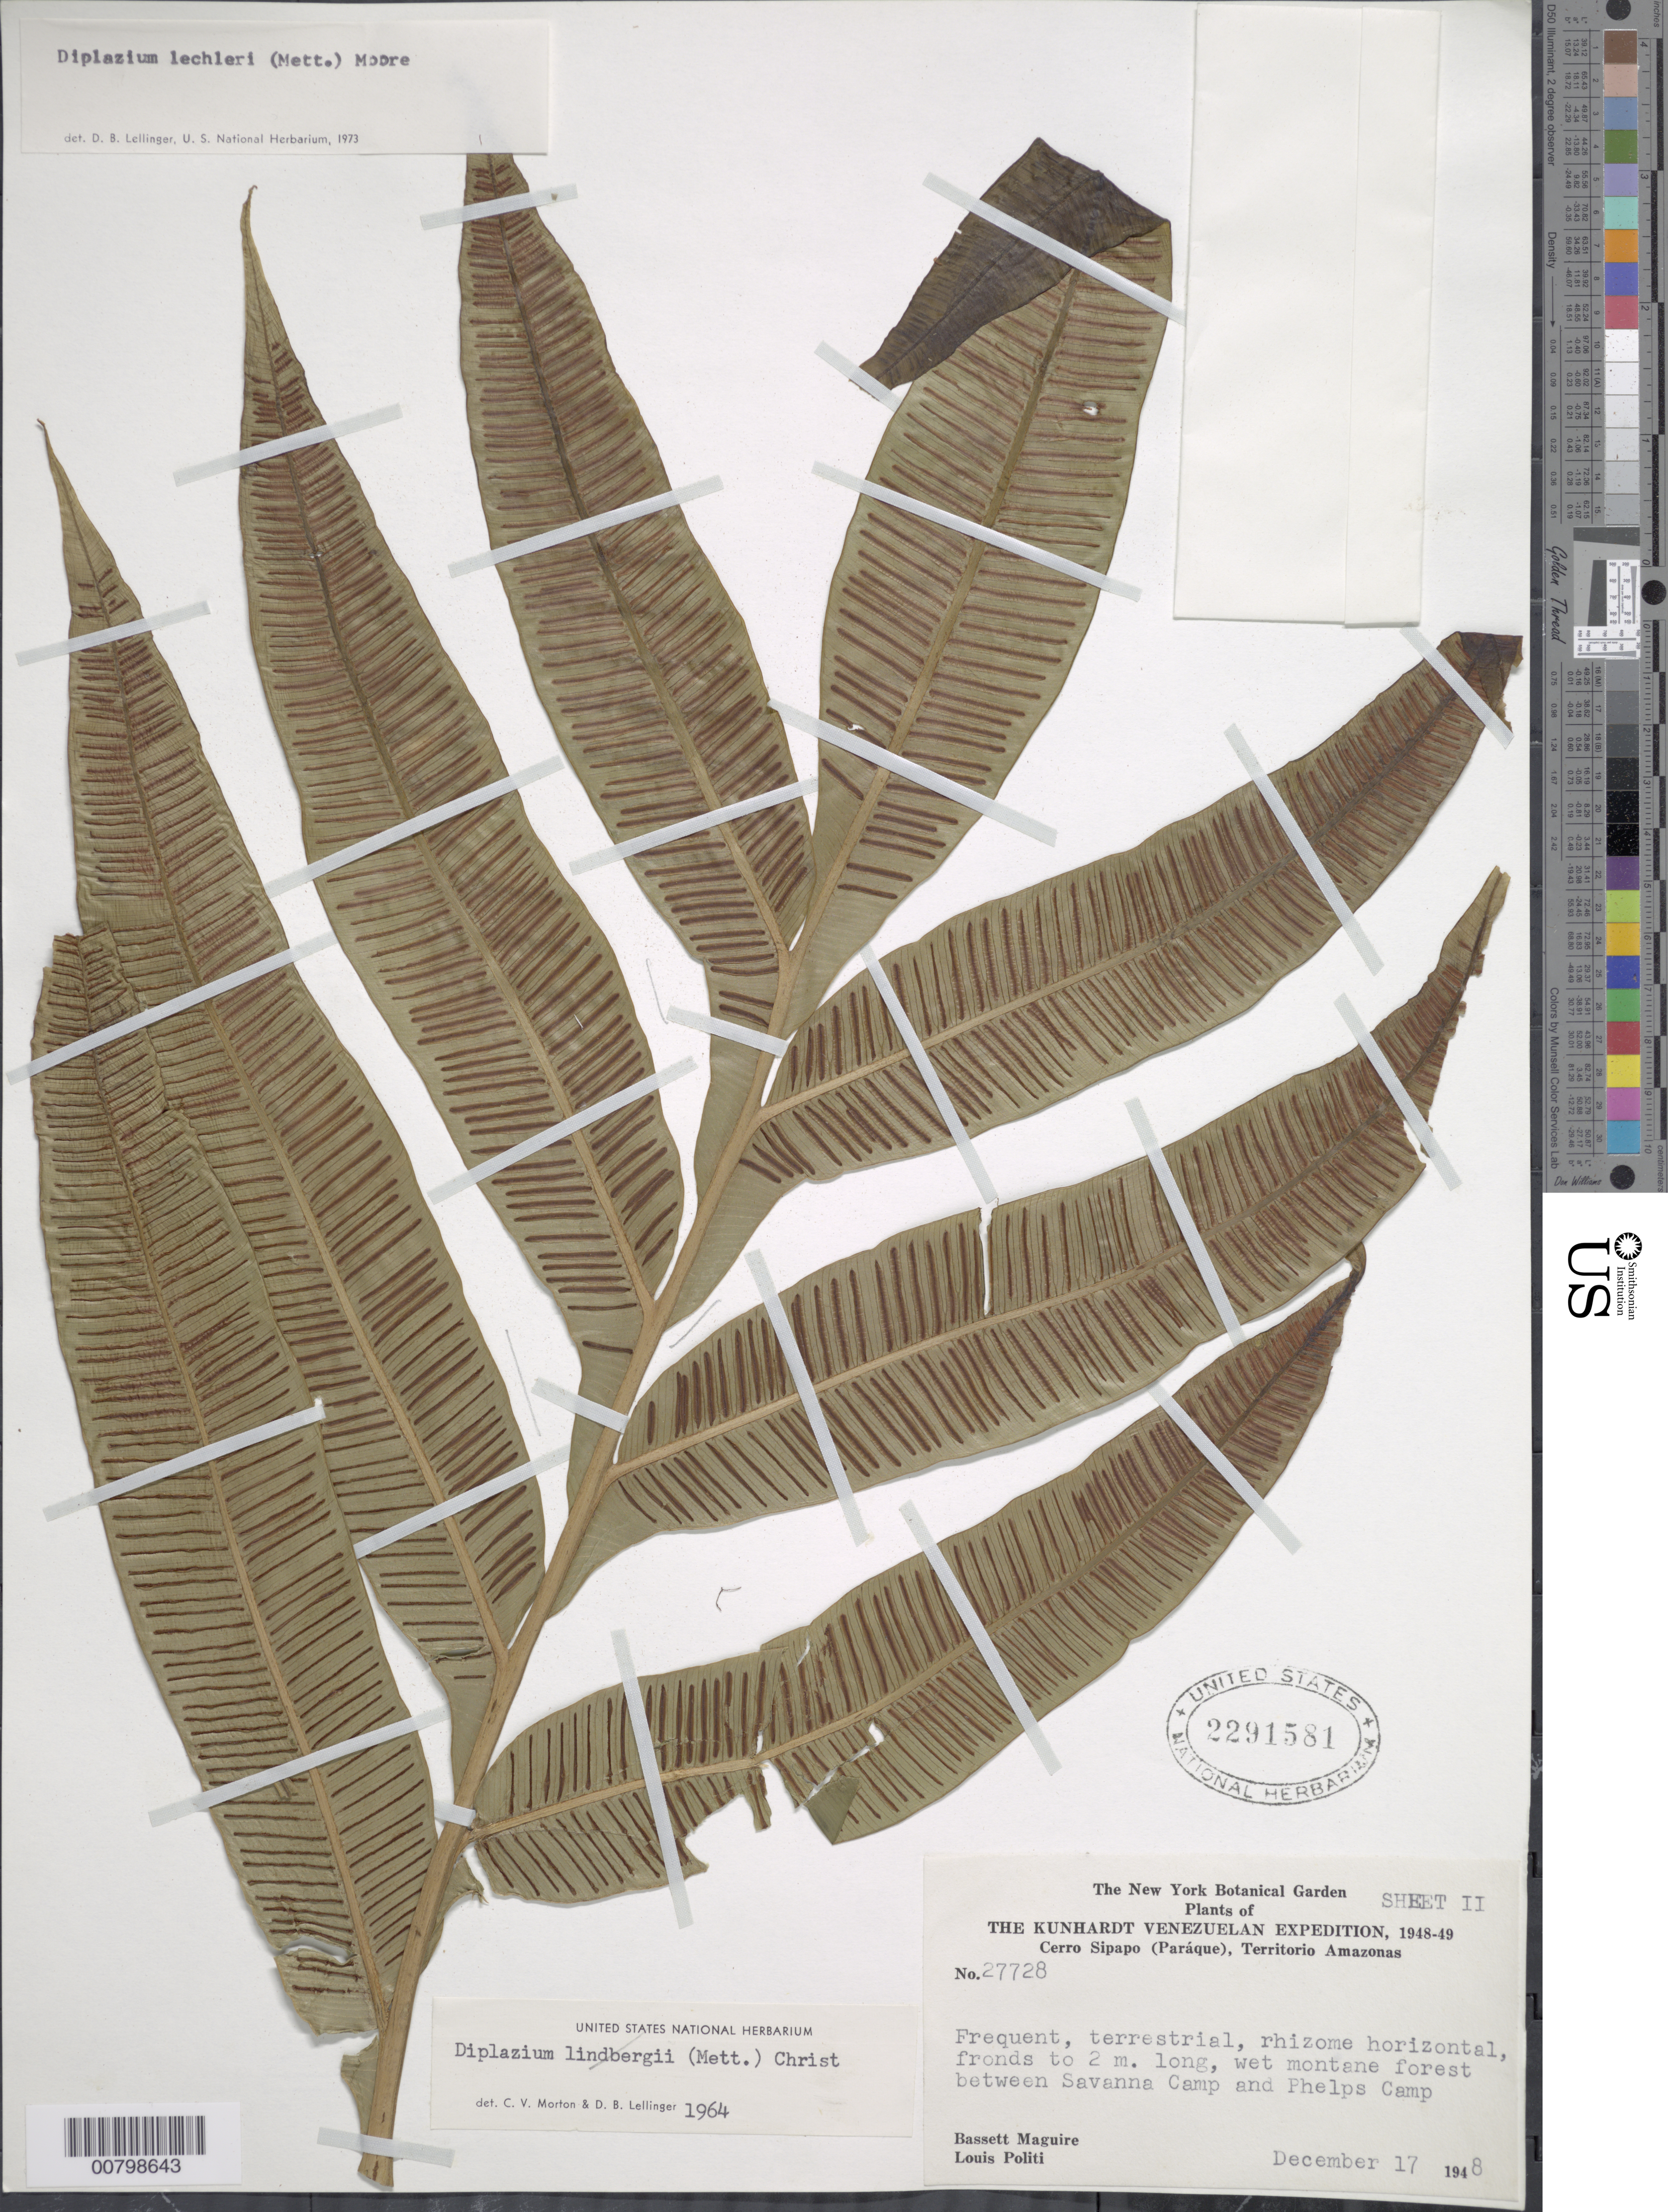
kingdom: Plantae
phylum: Tracheophyta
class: Polypodiopsida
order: Polypodiales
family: Desmophlebiaceae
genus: Desmophlebium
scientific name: Desmophlebium lechleri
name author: (Mett.) Mynssen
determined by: Reis, A.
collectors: B. Maguire & L. Politi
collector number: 27728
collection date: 1948-12-17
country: Venezuela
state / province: Amazonas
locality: The Kunhardt Venezuelan, Cerro Sipapo (Paráque), wet montane forest between Savanna Camp and Phelps Camp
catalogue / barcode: US 2291581